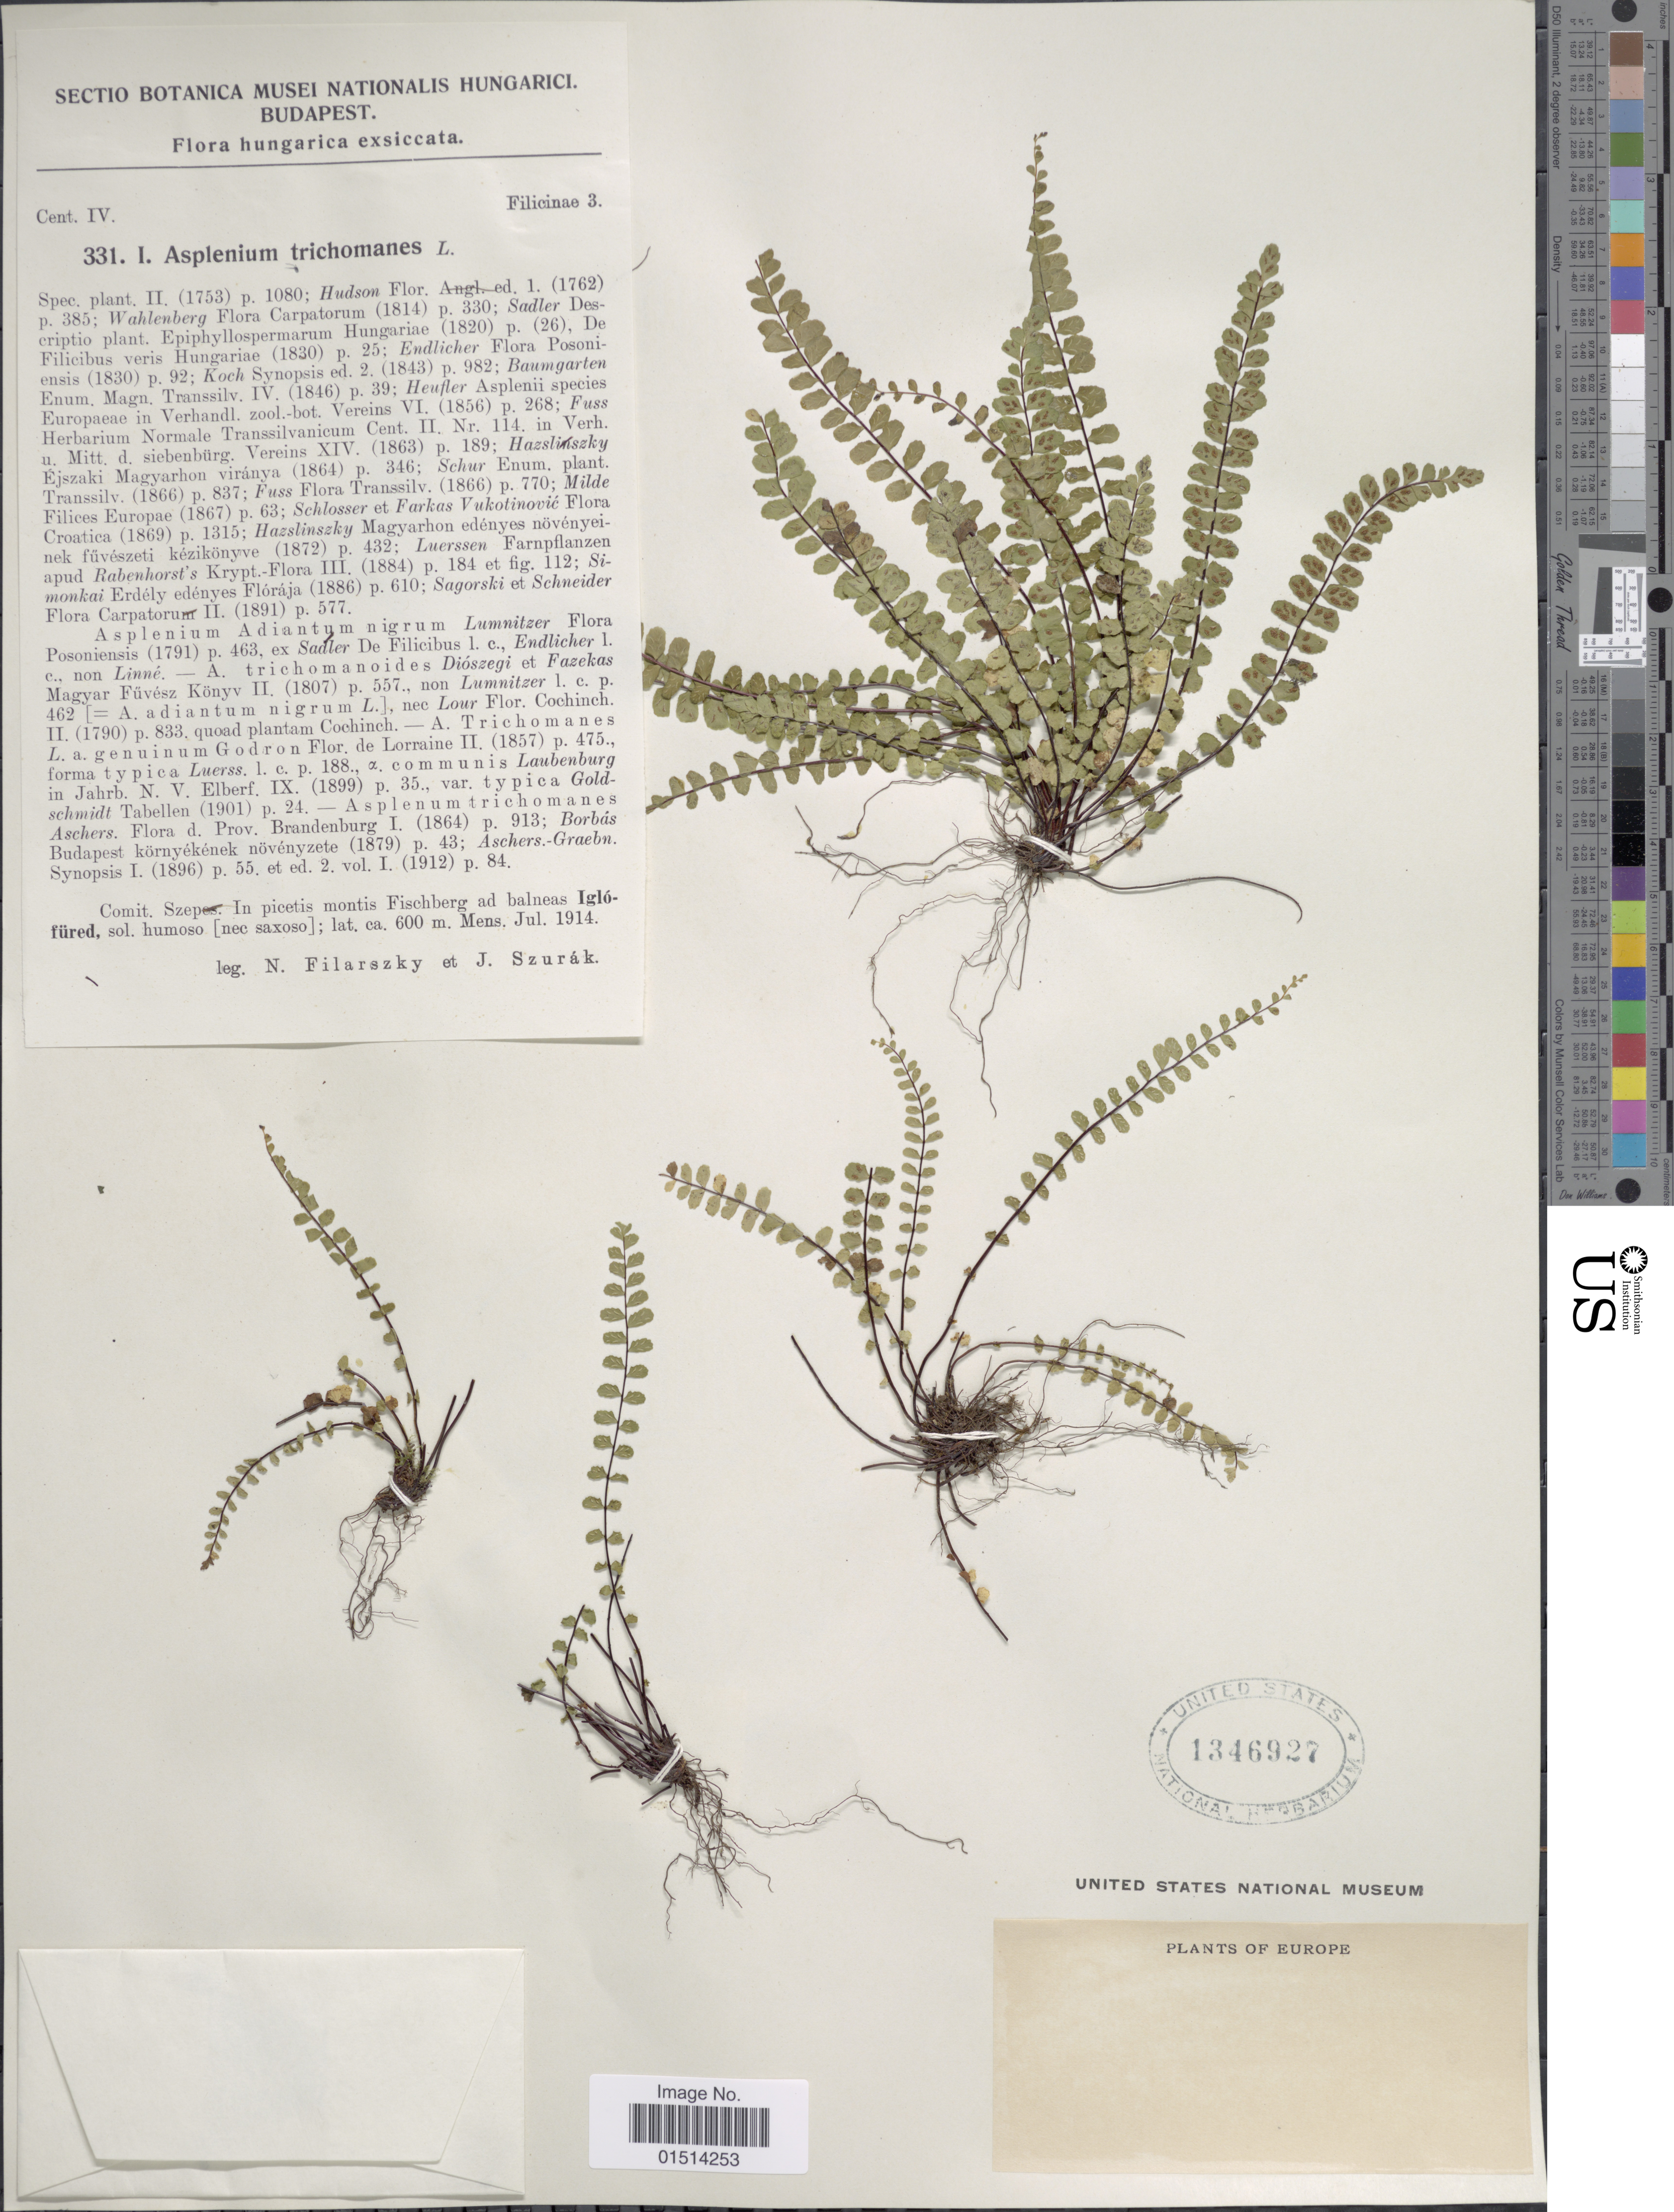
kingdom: Plantae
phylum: Tracheophyta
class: Polypodiopsida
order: Polypodiales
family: Aspleniaceae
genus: Asplenium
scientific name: Asplenium trichomanes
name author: L.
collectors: F. Filarszky & J. Szurak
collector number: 331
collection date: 1914-07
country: Hungary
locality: Hungarica, in picetis Fischberg ad balneas Iglofured, sol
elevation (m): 600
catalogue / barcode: US 1346927